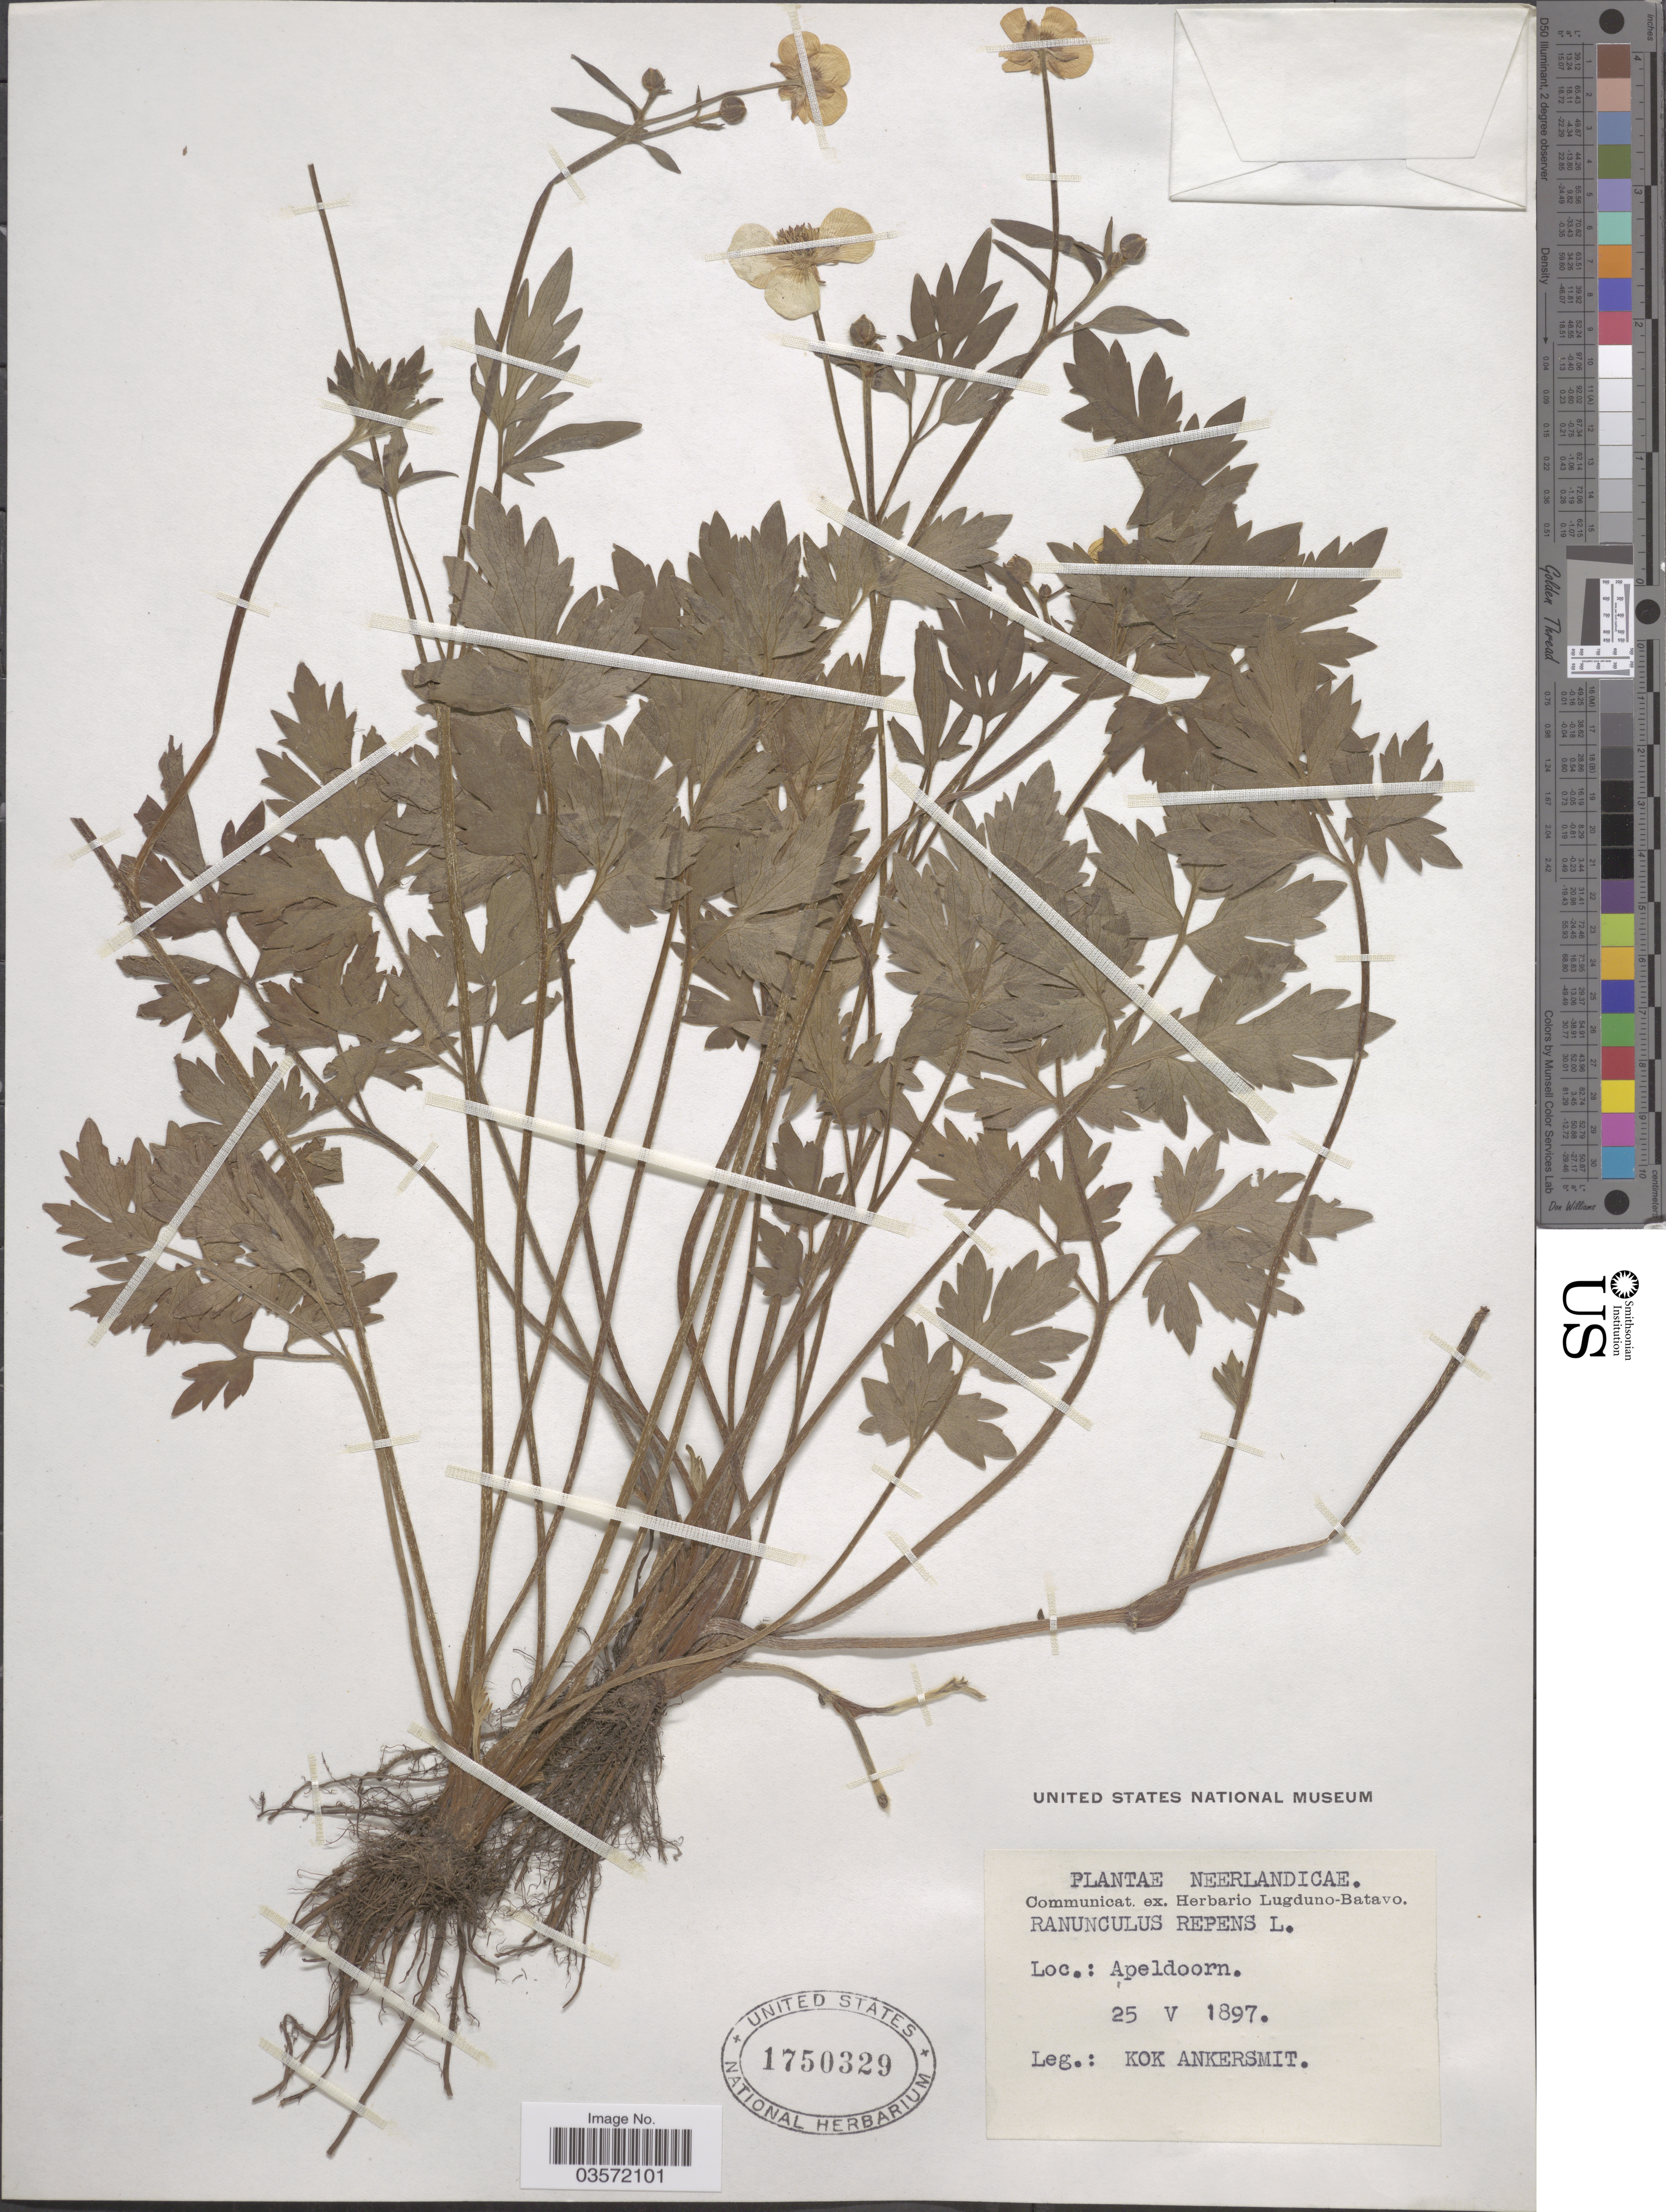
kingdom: Plantae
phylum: Tracheophyta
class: Magnoliopsida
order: Ranunculales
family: Ranunculaceae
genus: Ranunculus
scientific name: Ranunculus repens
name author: L.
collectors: Kok Ankersmit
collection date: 1897-05-25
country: Netherlands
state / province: Gelderland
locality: Neerlandicae. Apeldoorn.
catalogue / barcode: US 1750329